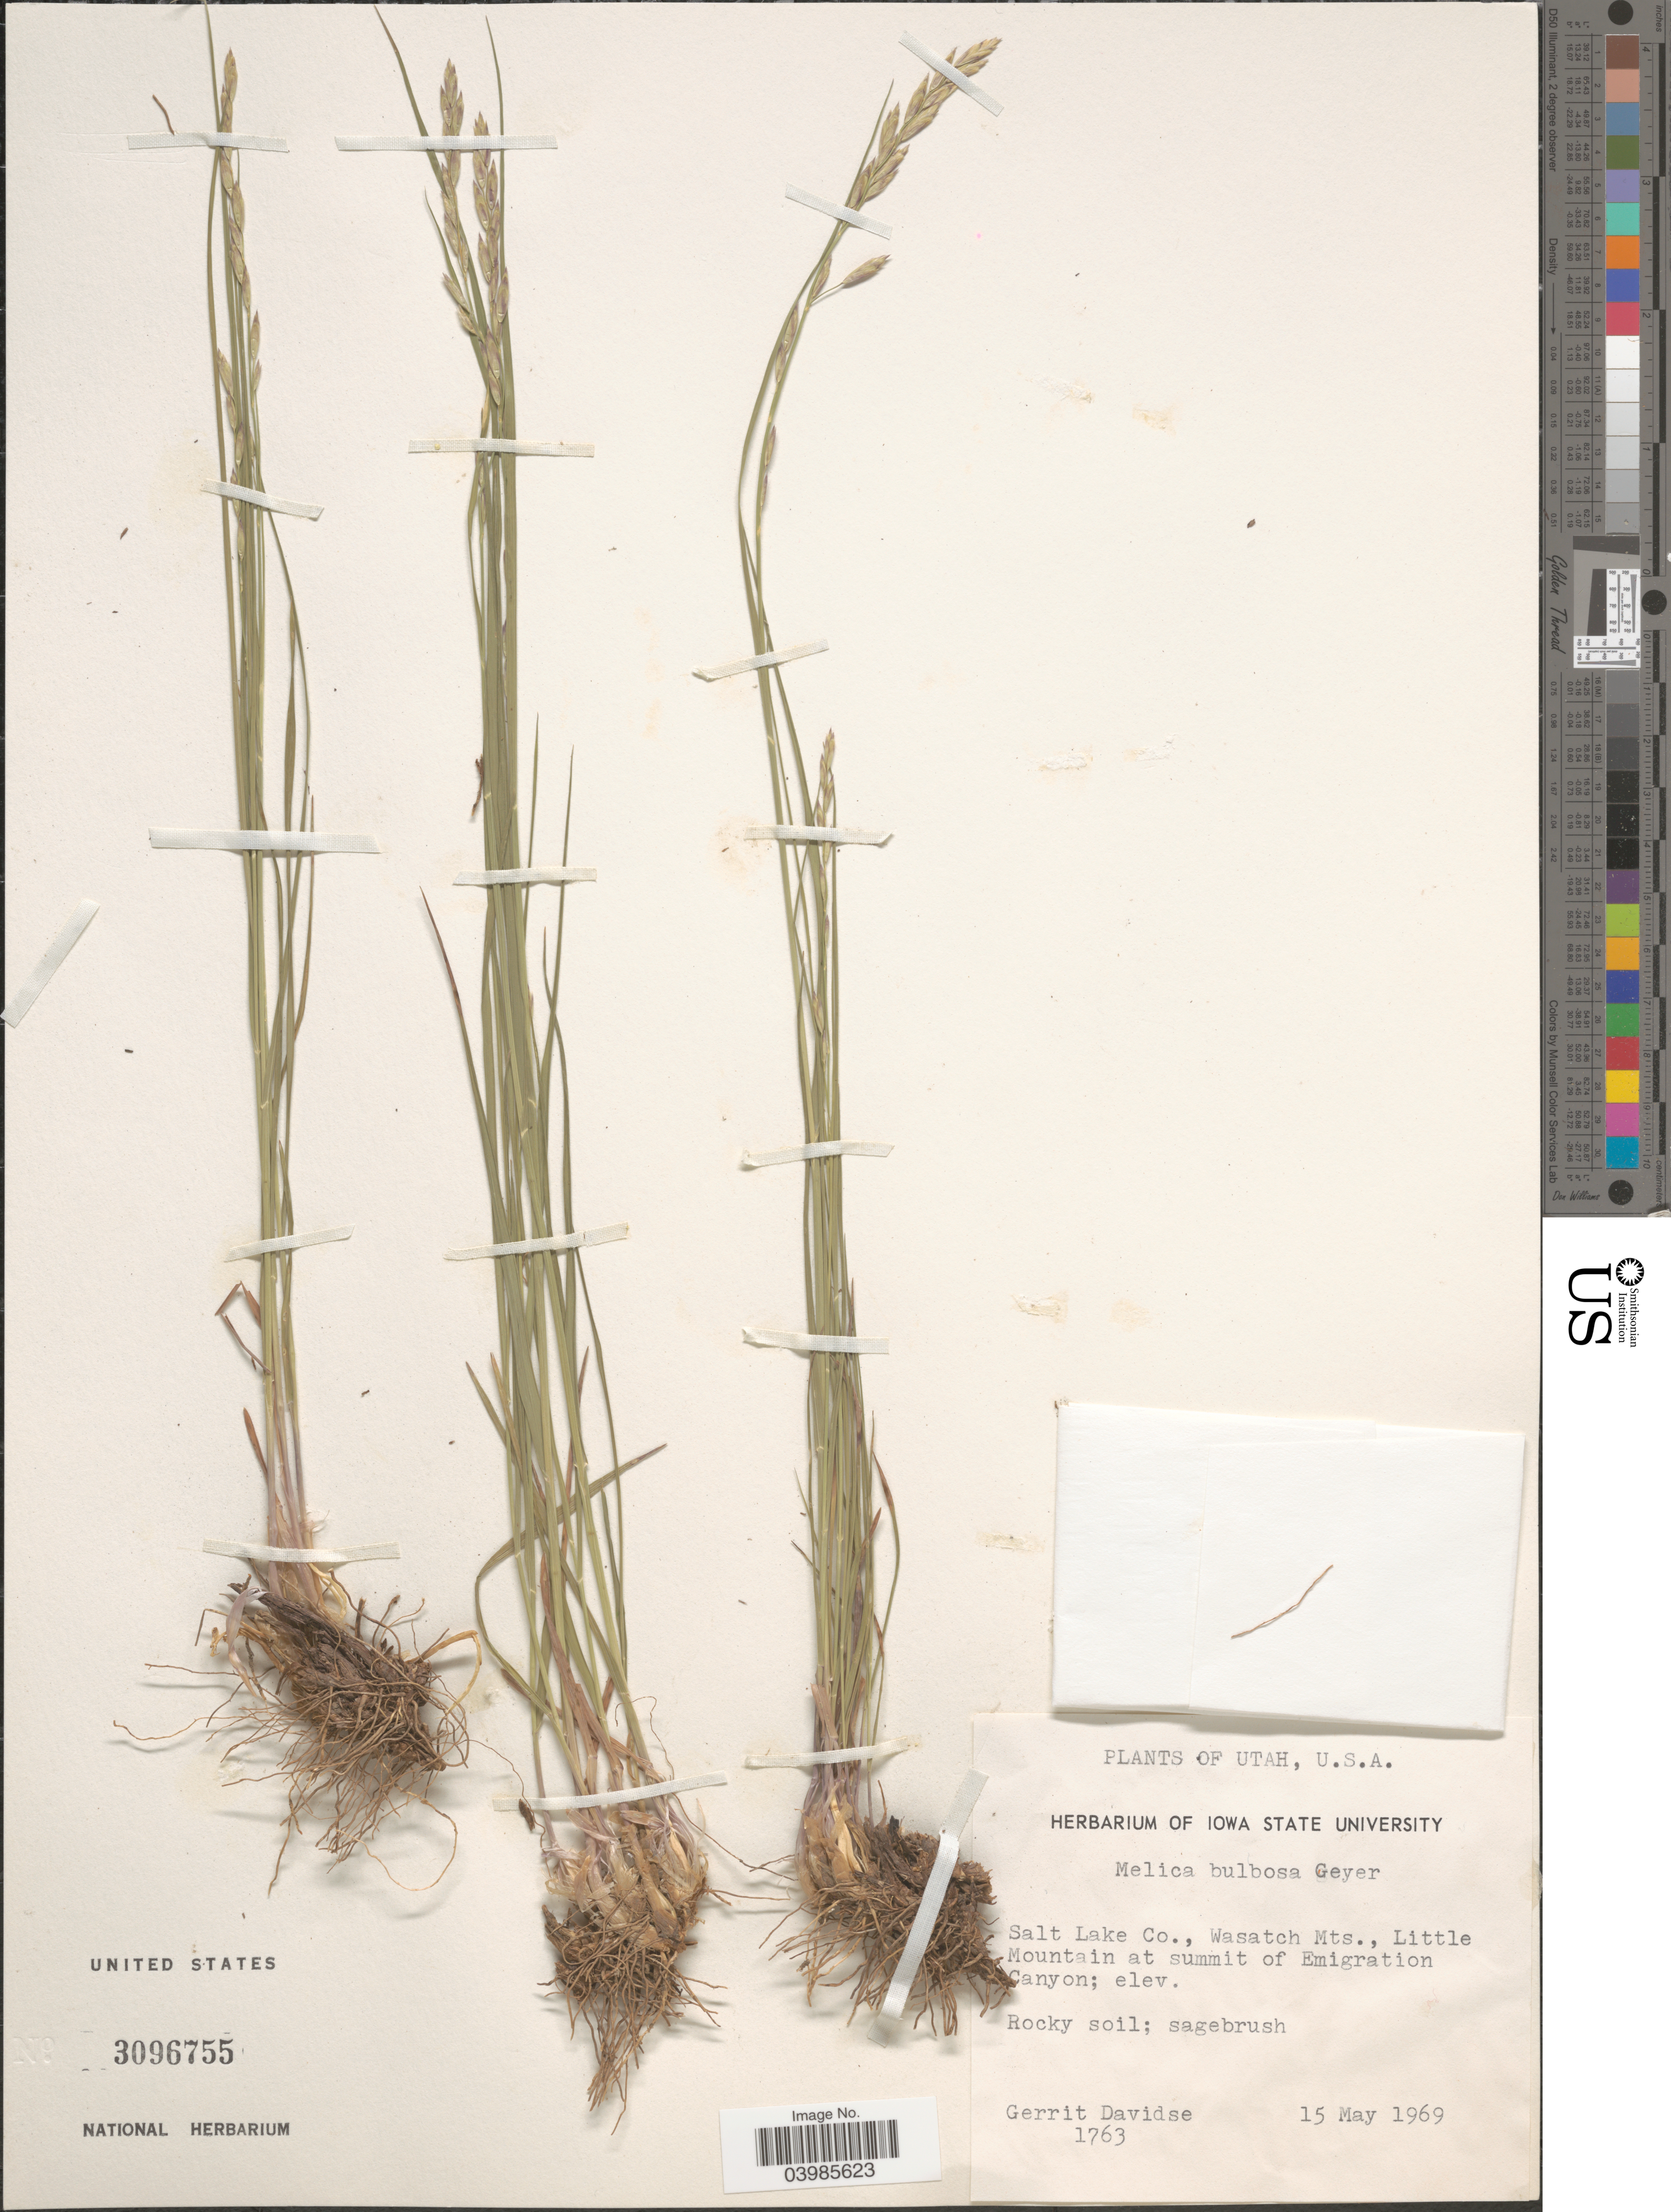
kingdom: Plantae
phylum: Tracheophyta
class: Liliopsida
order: Poales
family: Poaceae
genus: Melica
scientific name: Melica bulbosa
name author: Geyer ex Porter & J.M. Coult.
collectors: G. Davidse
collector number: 1763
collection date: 1969-05-15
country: United States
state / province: Utah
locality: Salt Lake Co., Wasatch Mts., Little Mountain at summit of Emigration Canyon.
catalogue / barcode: US 3096755